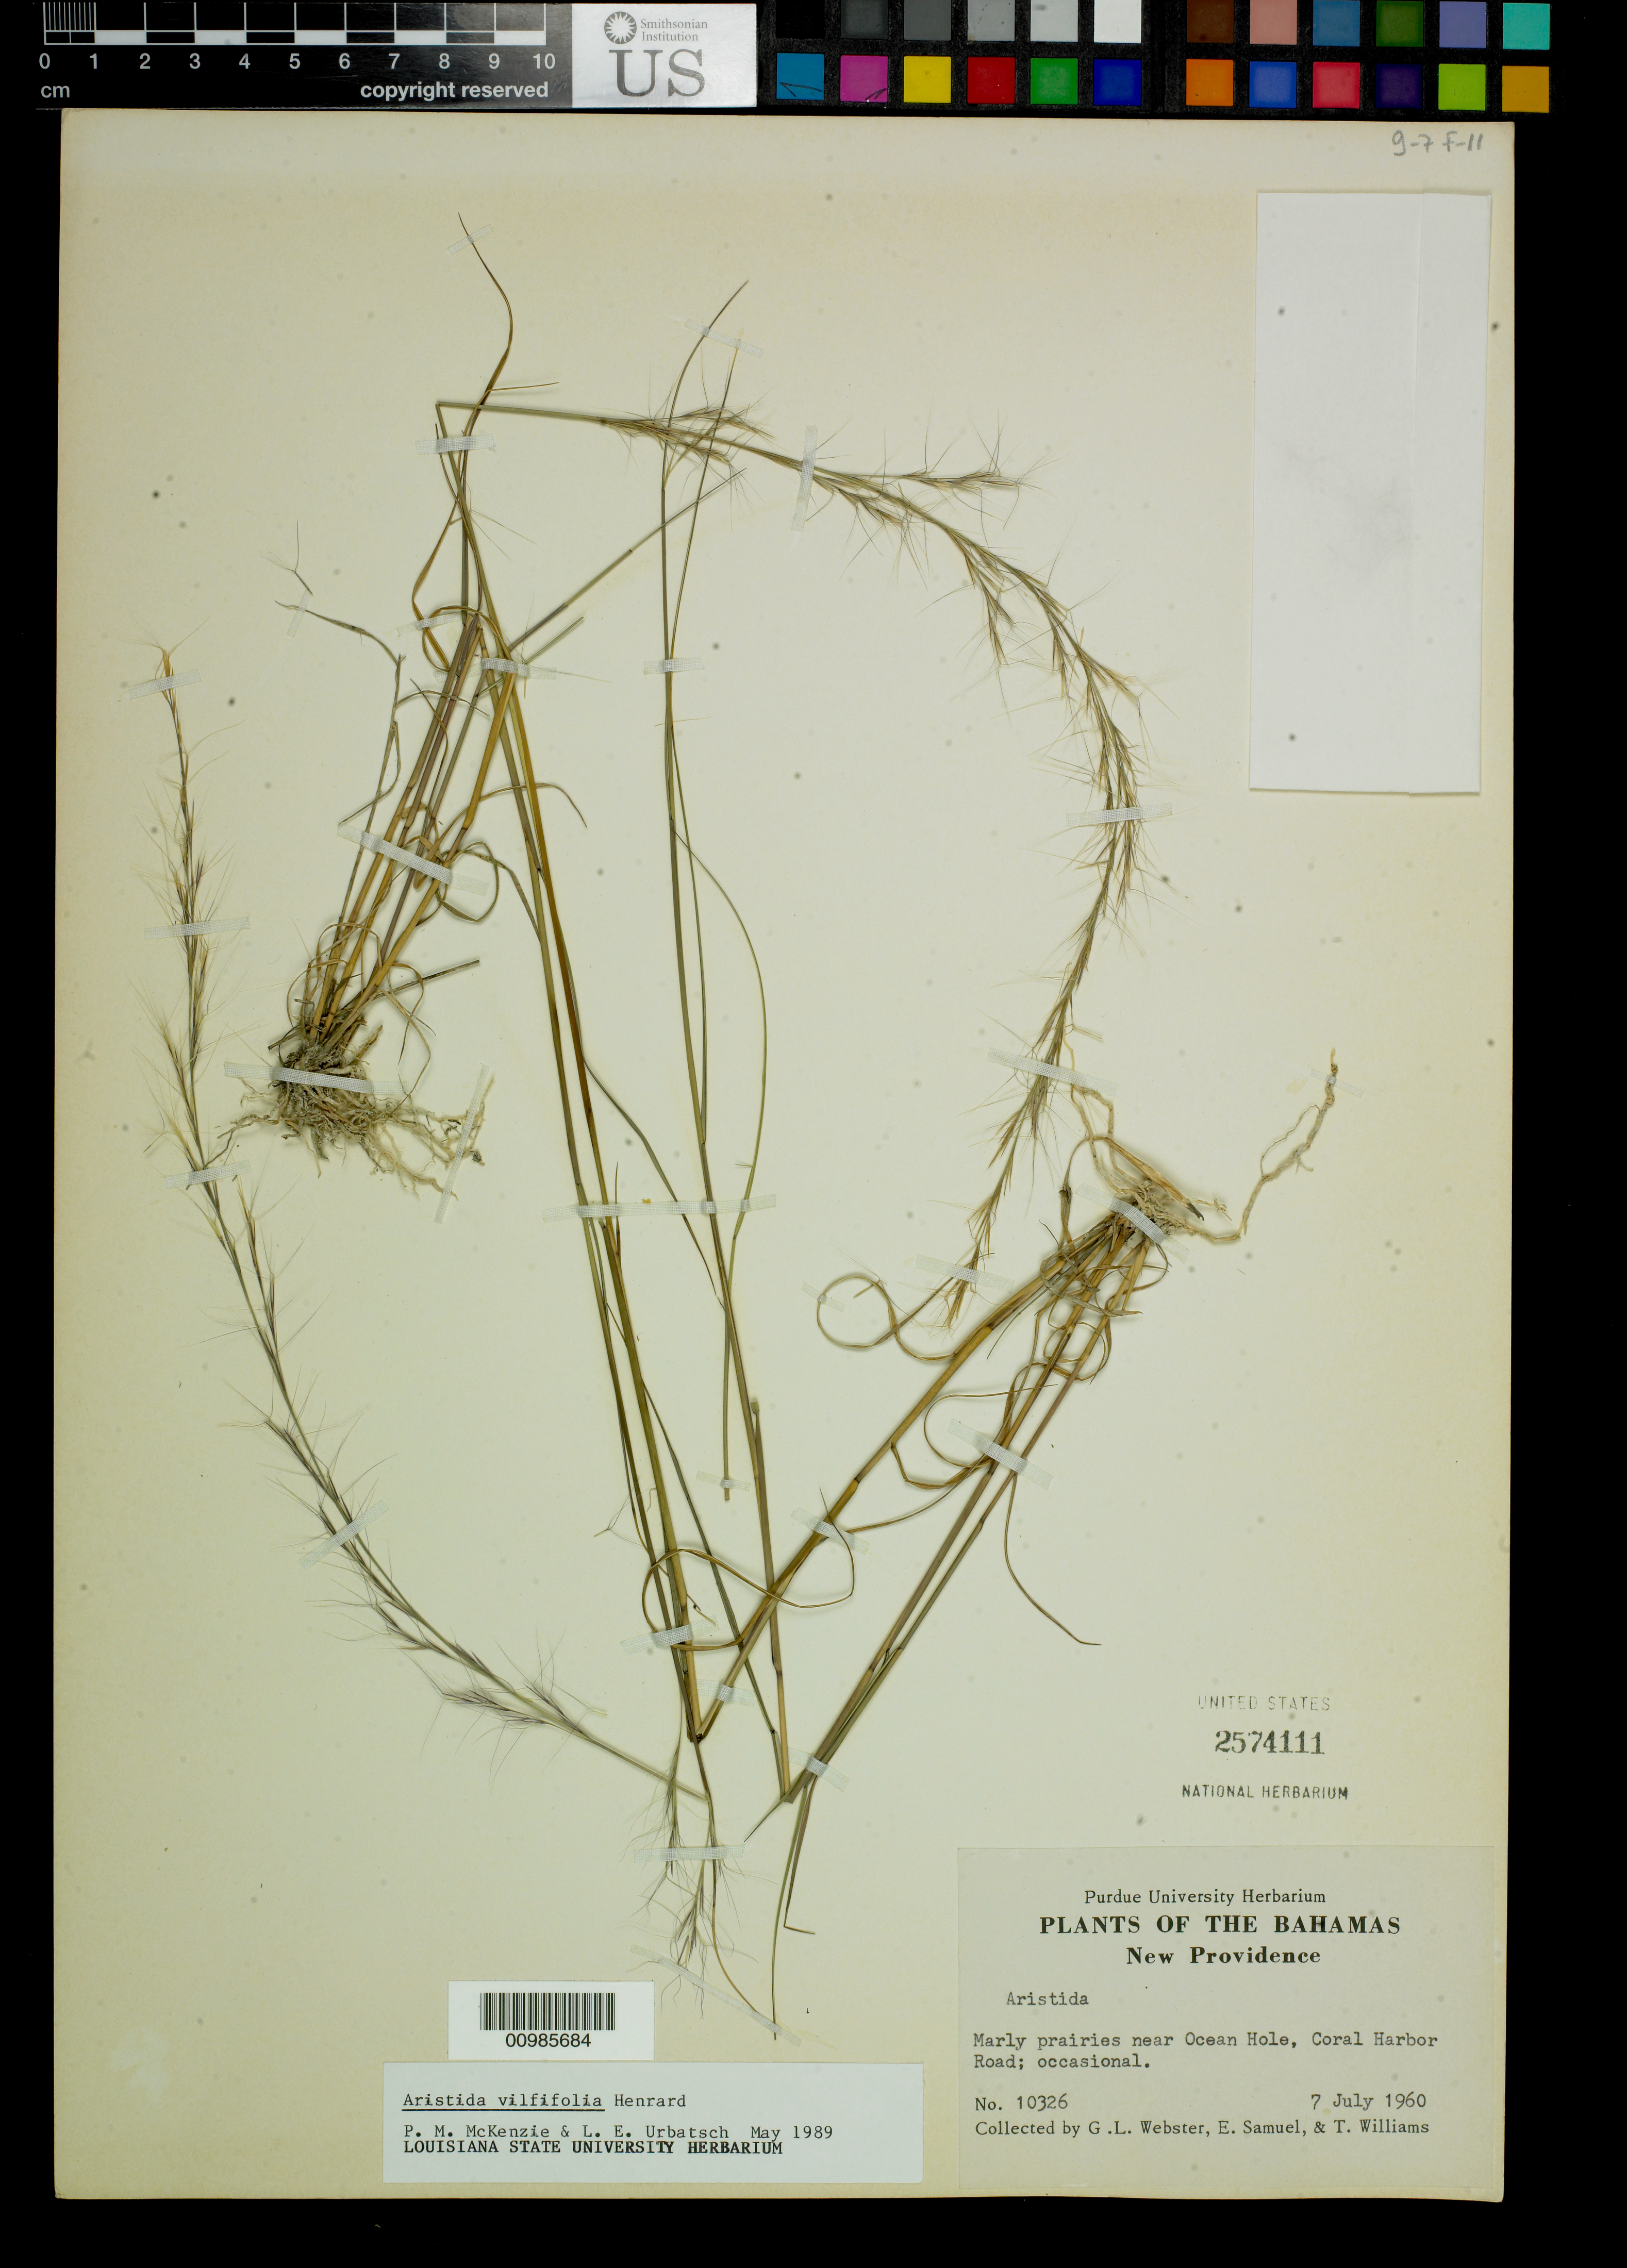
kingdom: Plantae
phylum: Tracheophyta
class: Liliopsida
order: Poales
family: Poaceae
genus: Aristida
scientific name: Aristida vilfifolia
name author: Henr.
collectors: G. L. Webster, E. Samuel & T. Williams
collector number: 10326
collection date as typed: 07 Jul 1960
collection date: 1960-07-07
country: Bahamas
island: New Providence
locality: near Ocean Hole, Coral Harbor Road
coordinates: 0 N, 0 E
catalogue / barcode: US 2574111